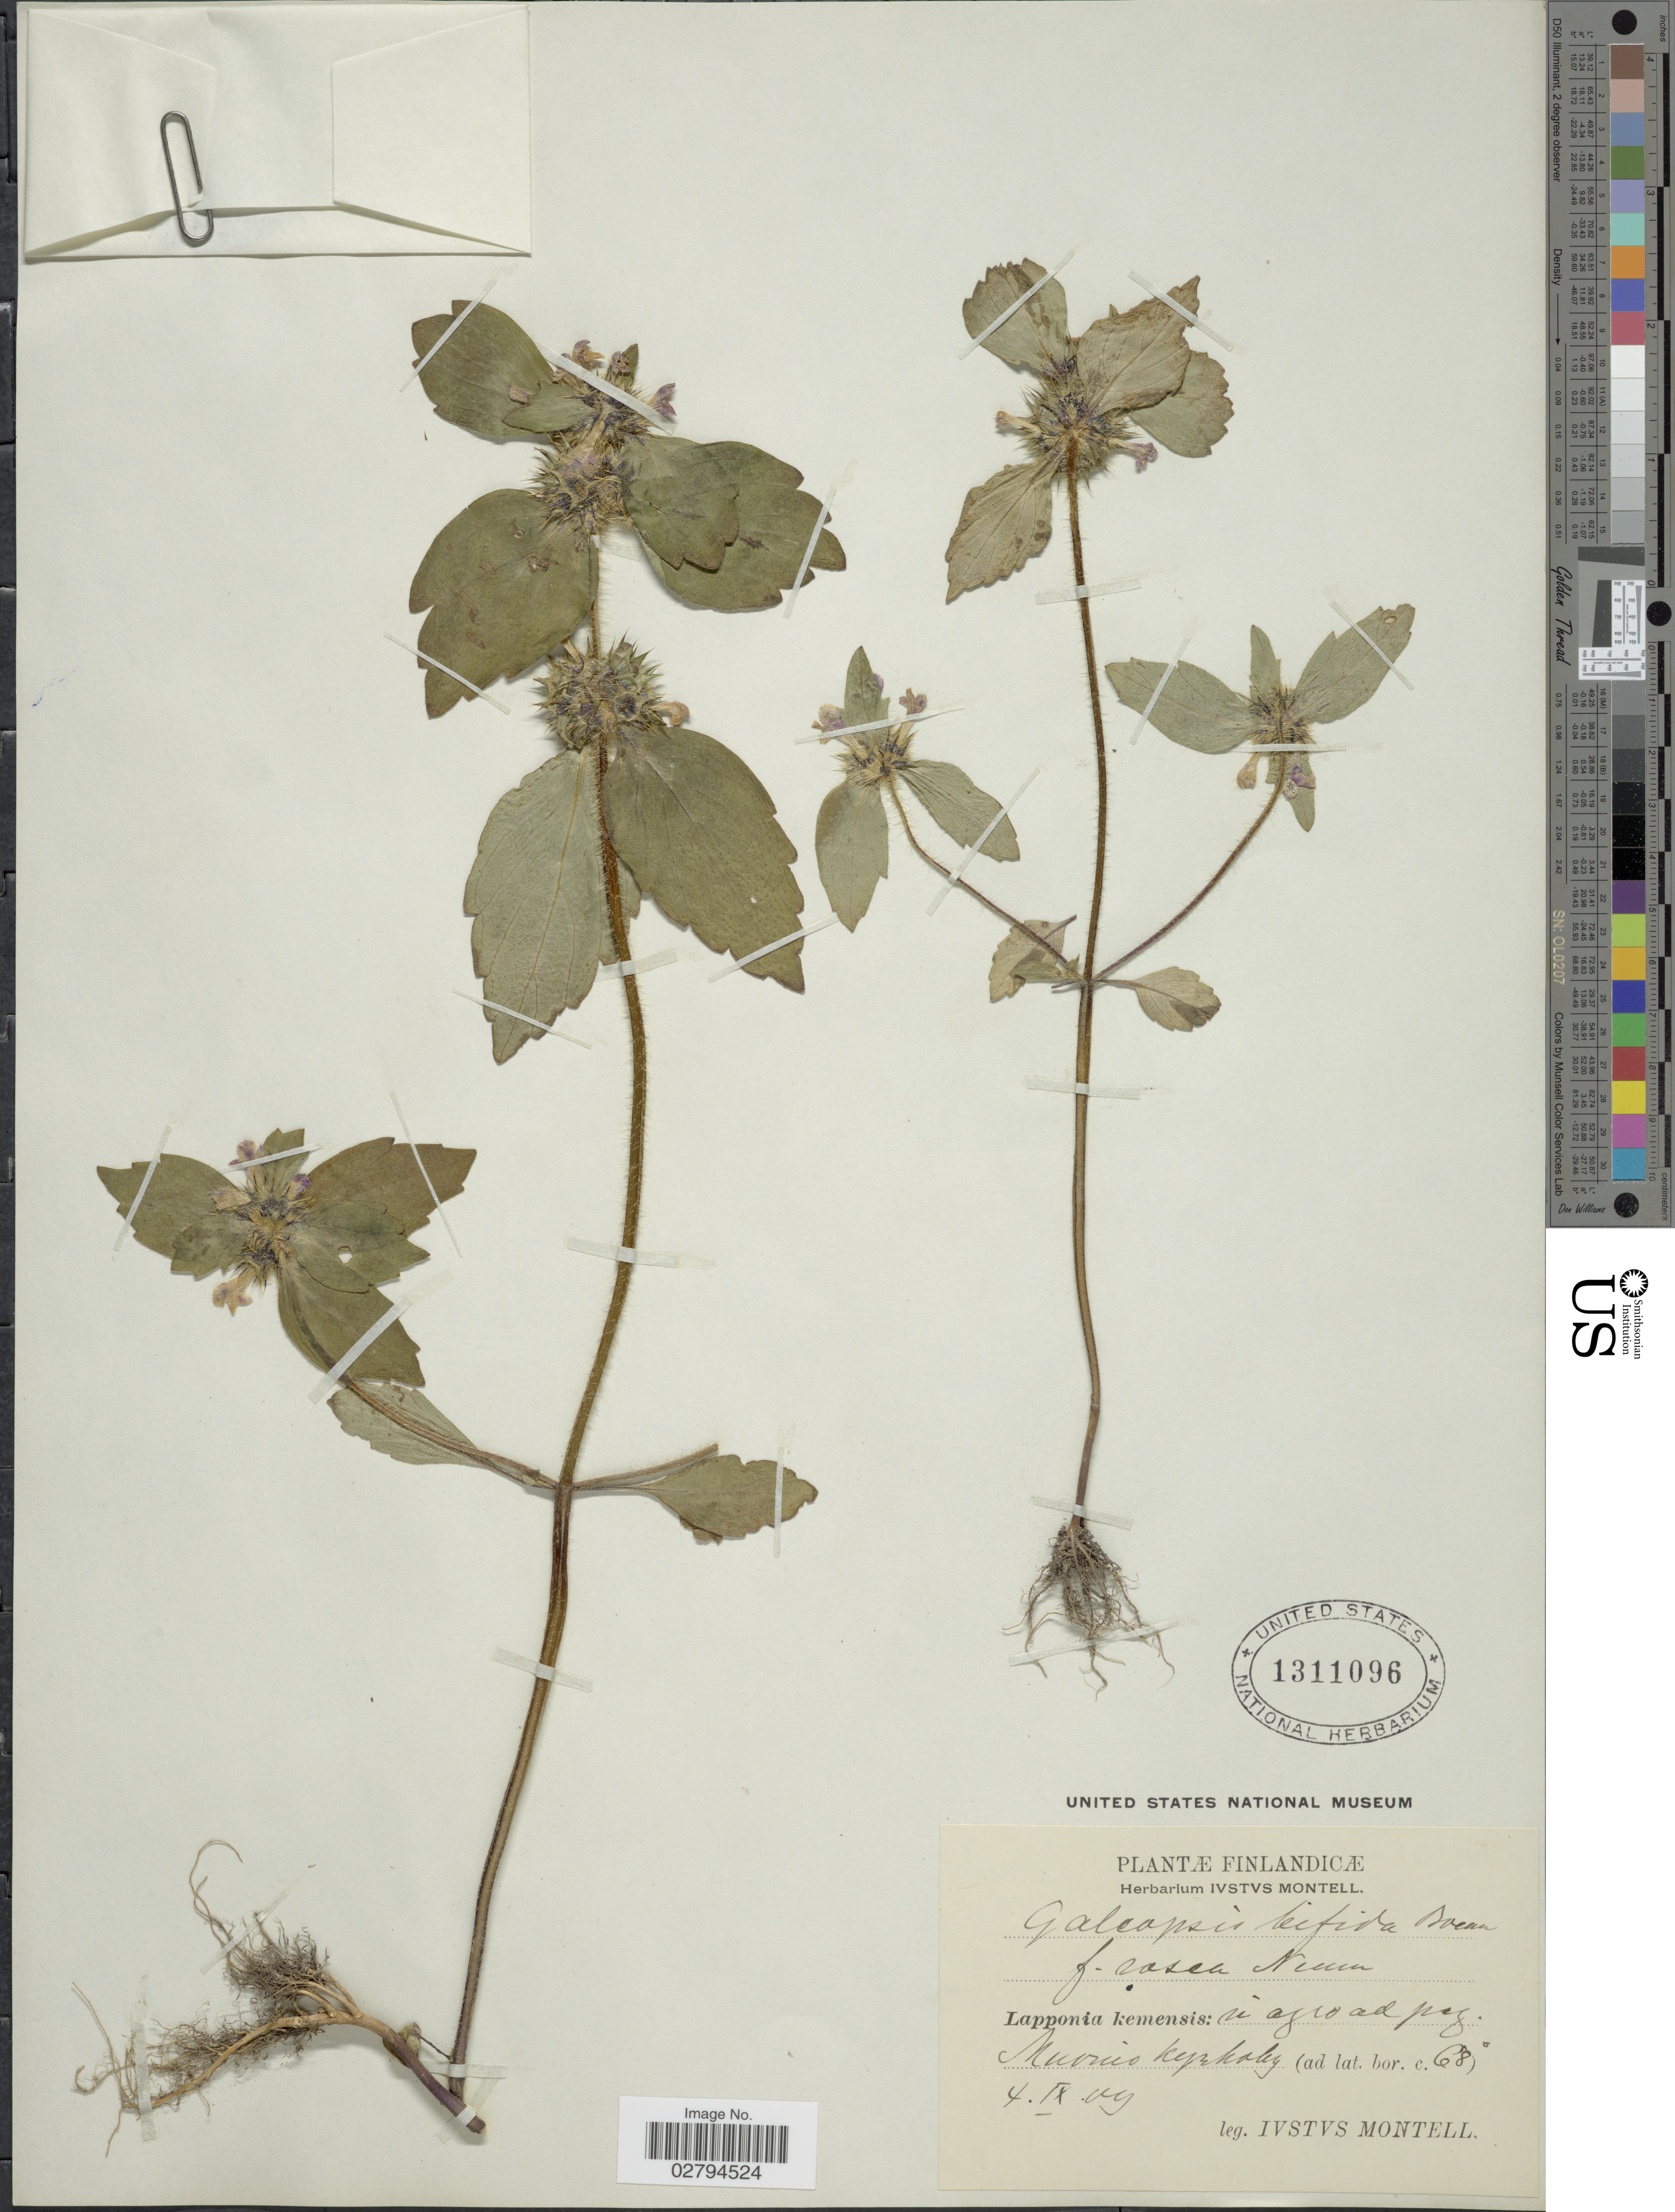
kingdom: Plantae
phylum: Tracheophyta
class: Magnoliopsida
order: Lamiales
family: Lamiaceae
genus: Galeopsis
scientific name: Galeopsis bifida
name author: Boenn.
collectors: I. Montell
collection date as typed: Transcribed d/m/y: 4/9/9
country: Finland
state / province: Lappi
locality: Muonio kyrkoby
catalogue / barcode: US 1311096